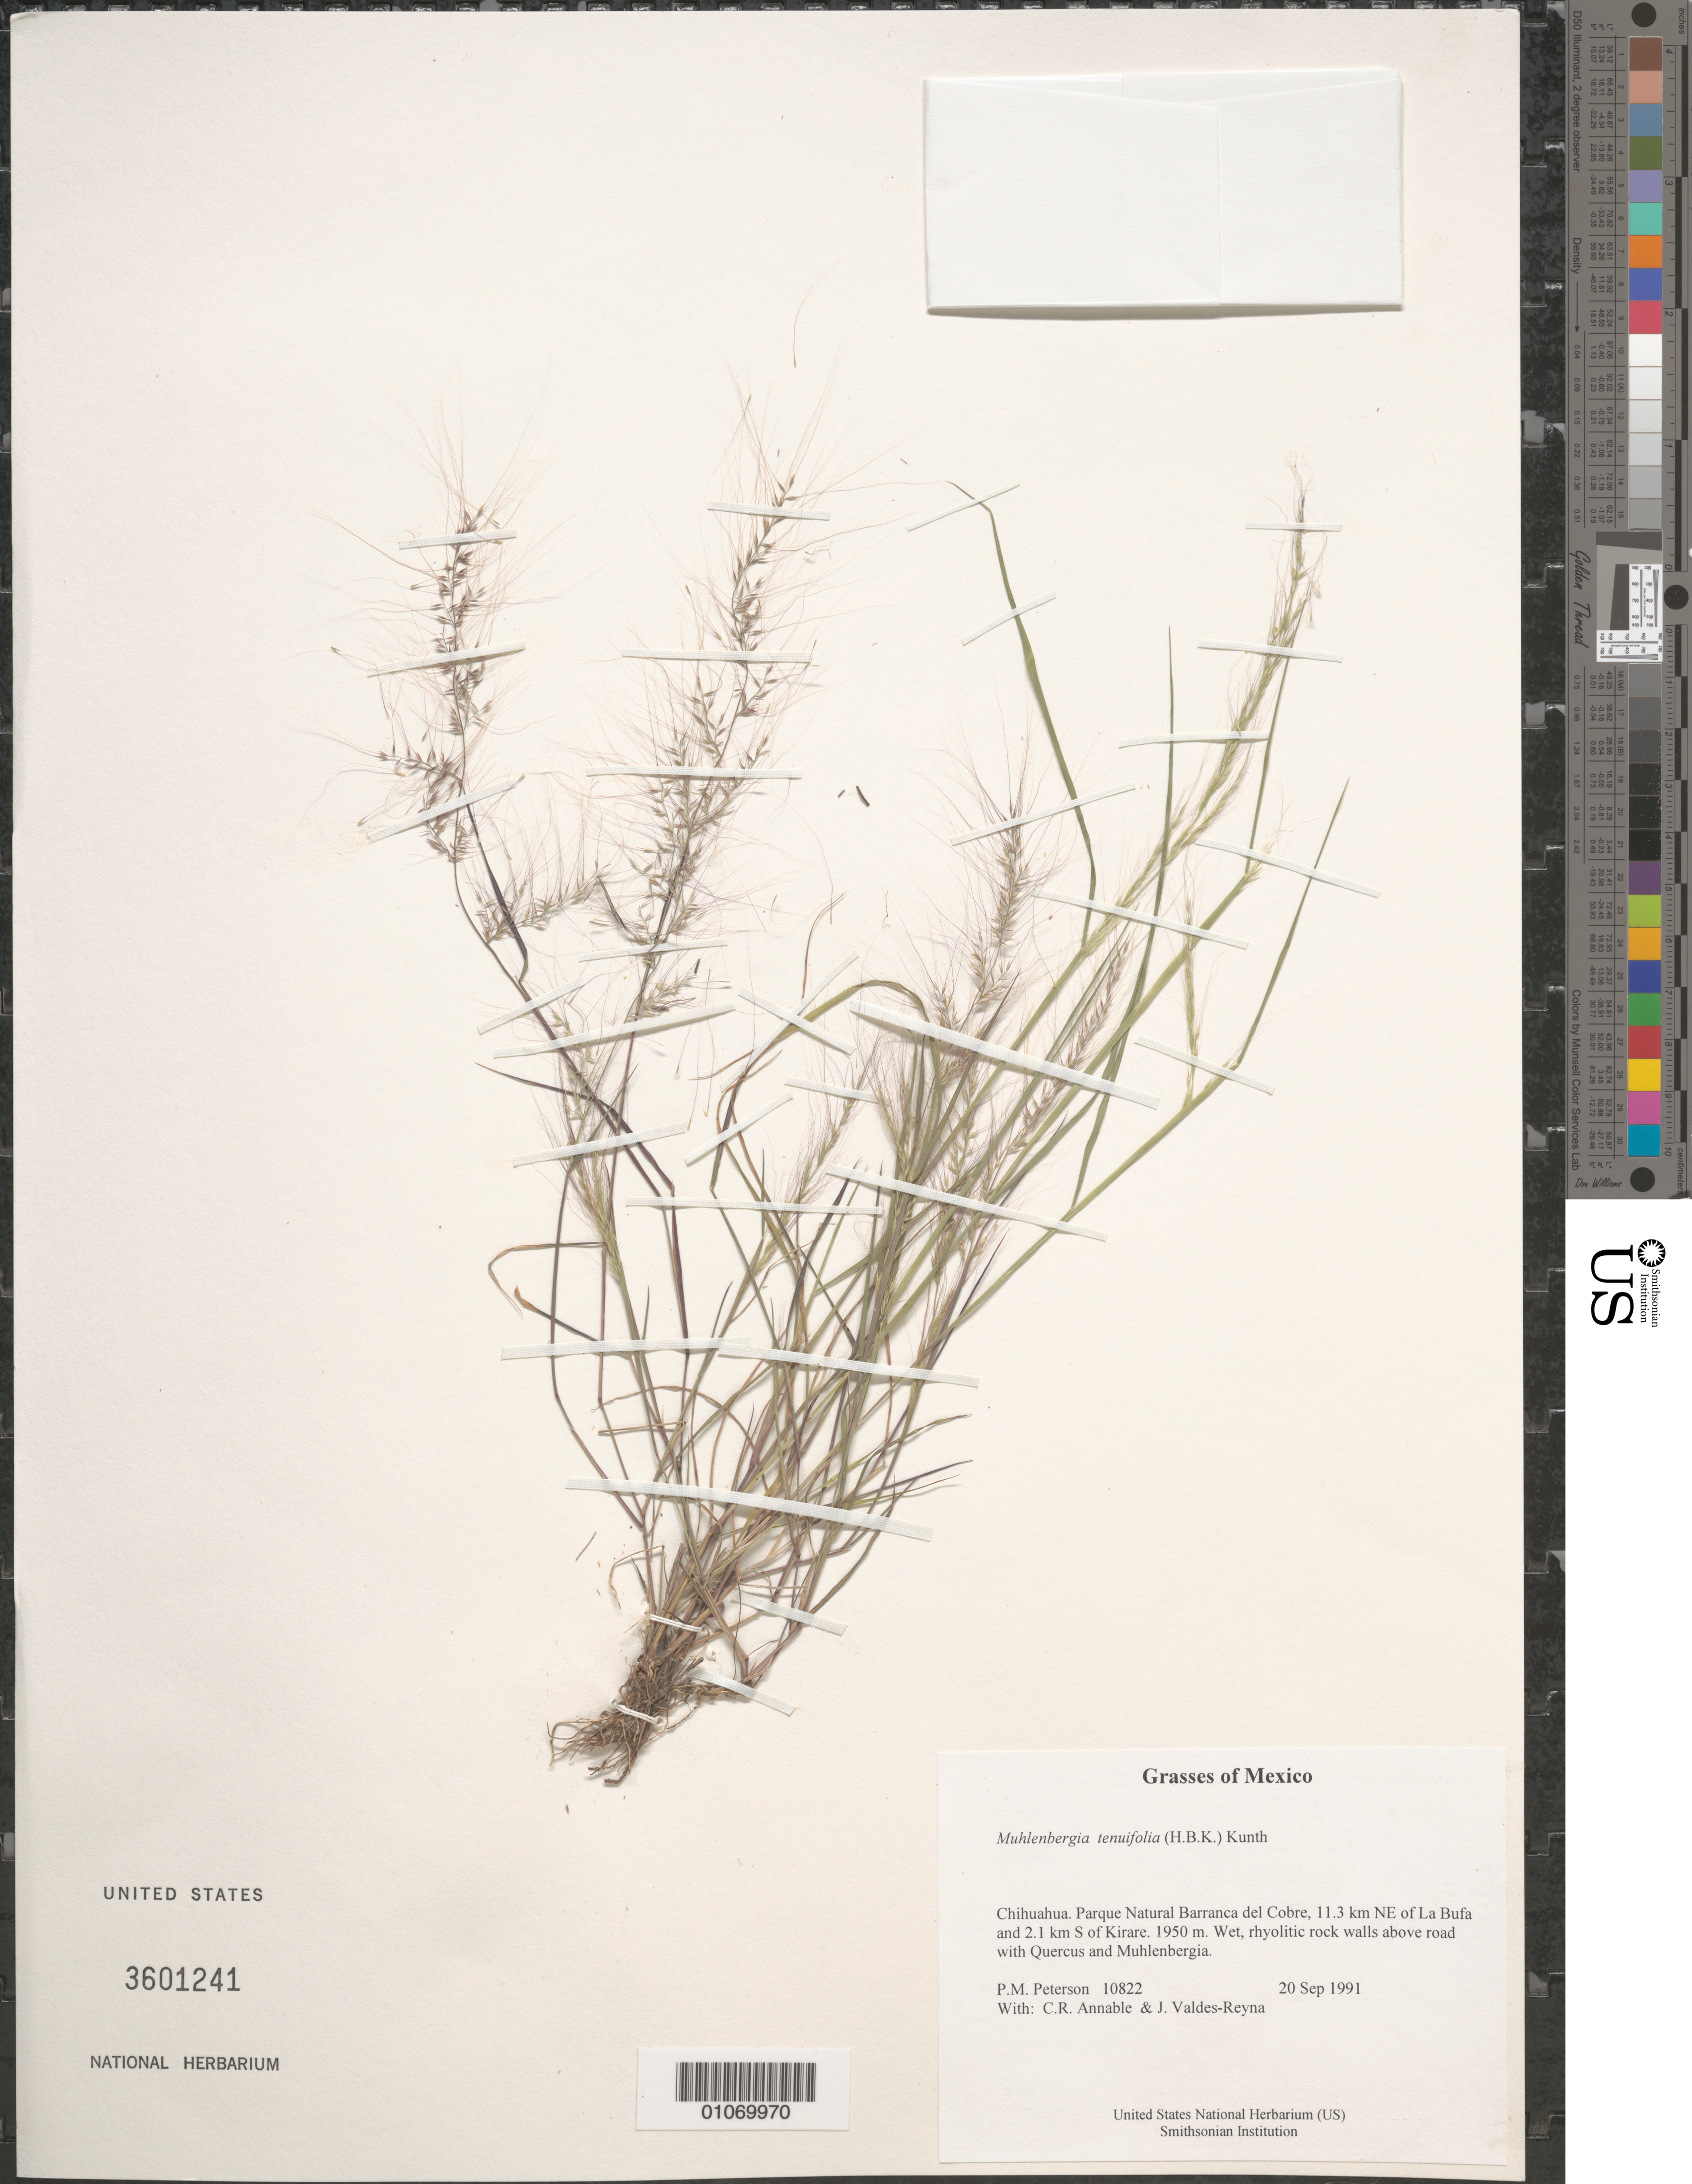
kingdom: Plantae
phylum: Tracheophyta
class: Liliopsida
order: Poales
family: Poaceae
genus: Muhlenbergia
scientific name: Muhlenbergia tenuifolia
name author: (Kunth) Kunth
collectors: P. M. Peterson, C. R. Annable & J. Valdés-Reyna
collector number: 10822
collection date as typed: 20 Sep 1991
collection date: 1991-09-20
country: Mexico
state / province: Chihuahua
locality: Parque Natural Barranca del Cobre, 11.3 km NE of La Bufa and 2.1 km S of Kirare.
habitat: Wet, rhyolitic rock walls above road with Quercus and Muhlenbergia.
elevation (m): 1950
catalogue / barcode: US 3601241